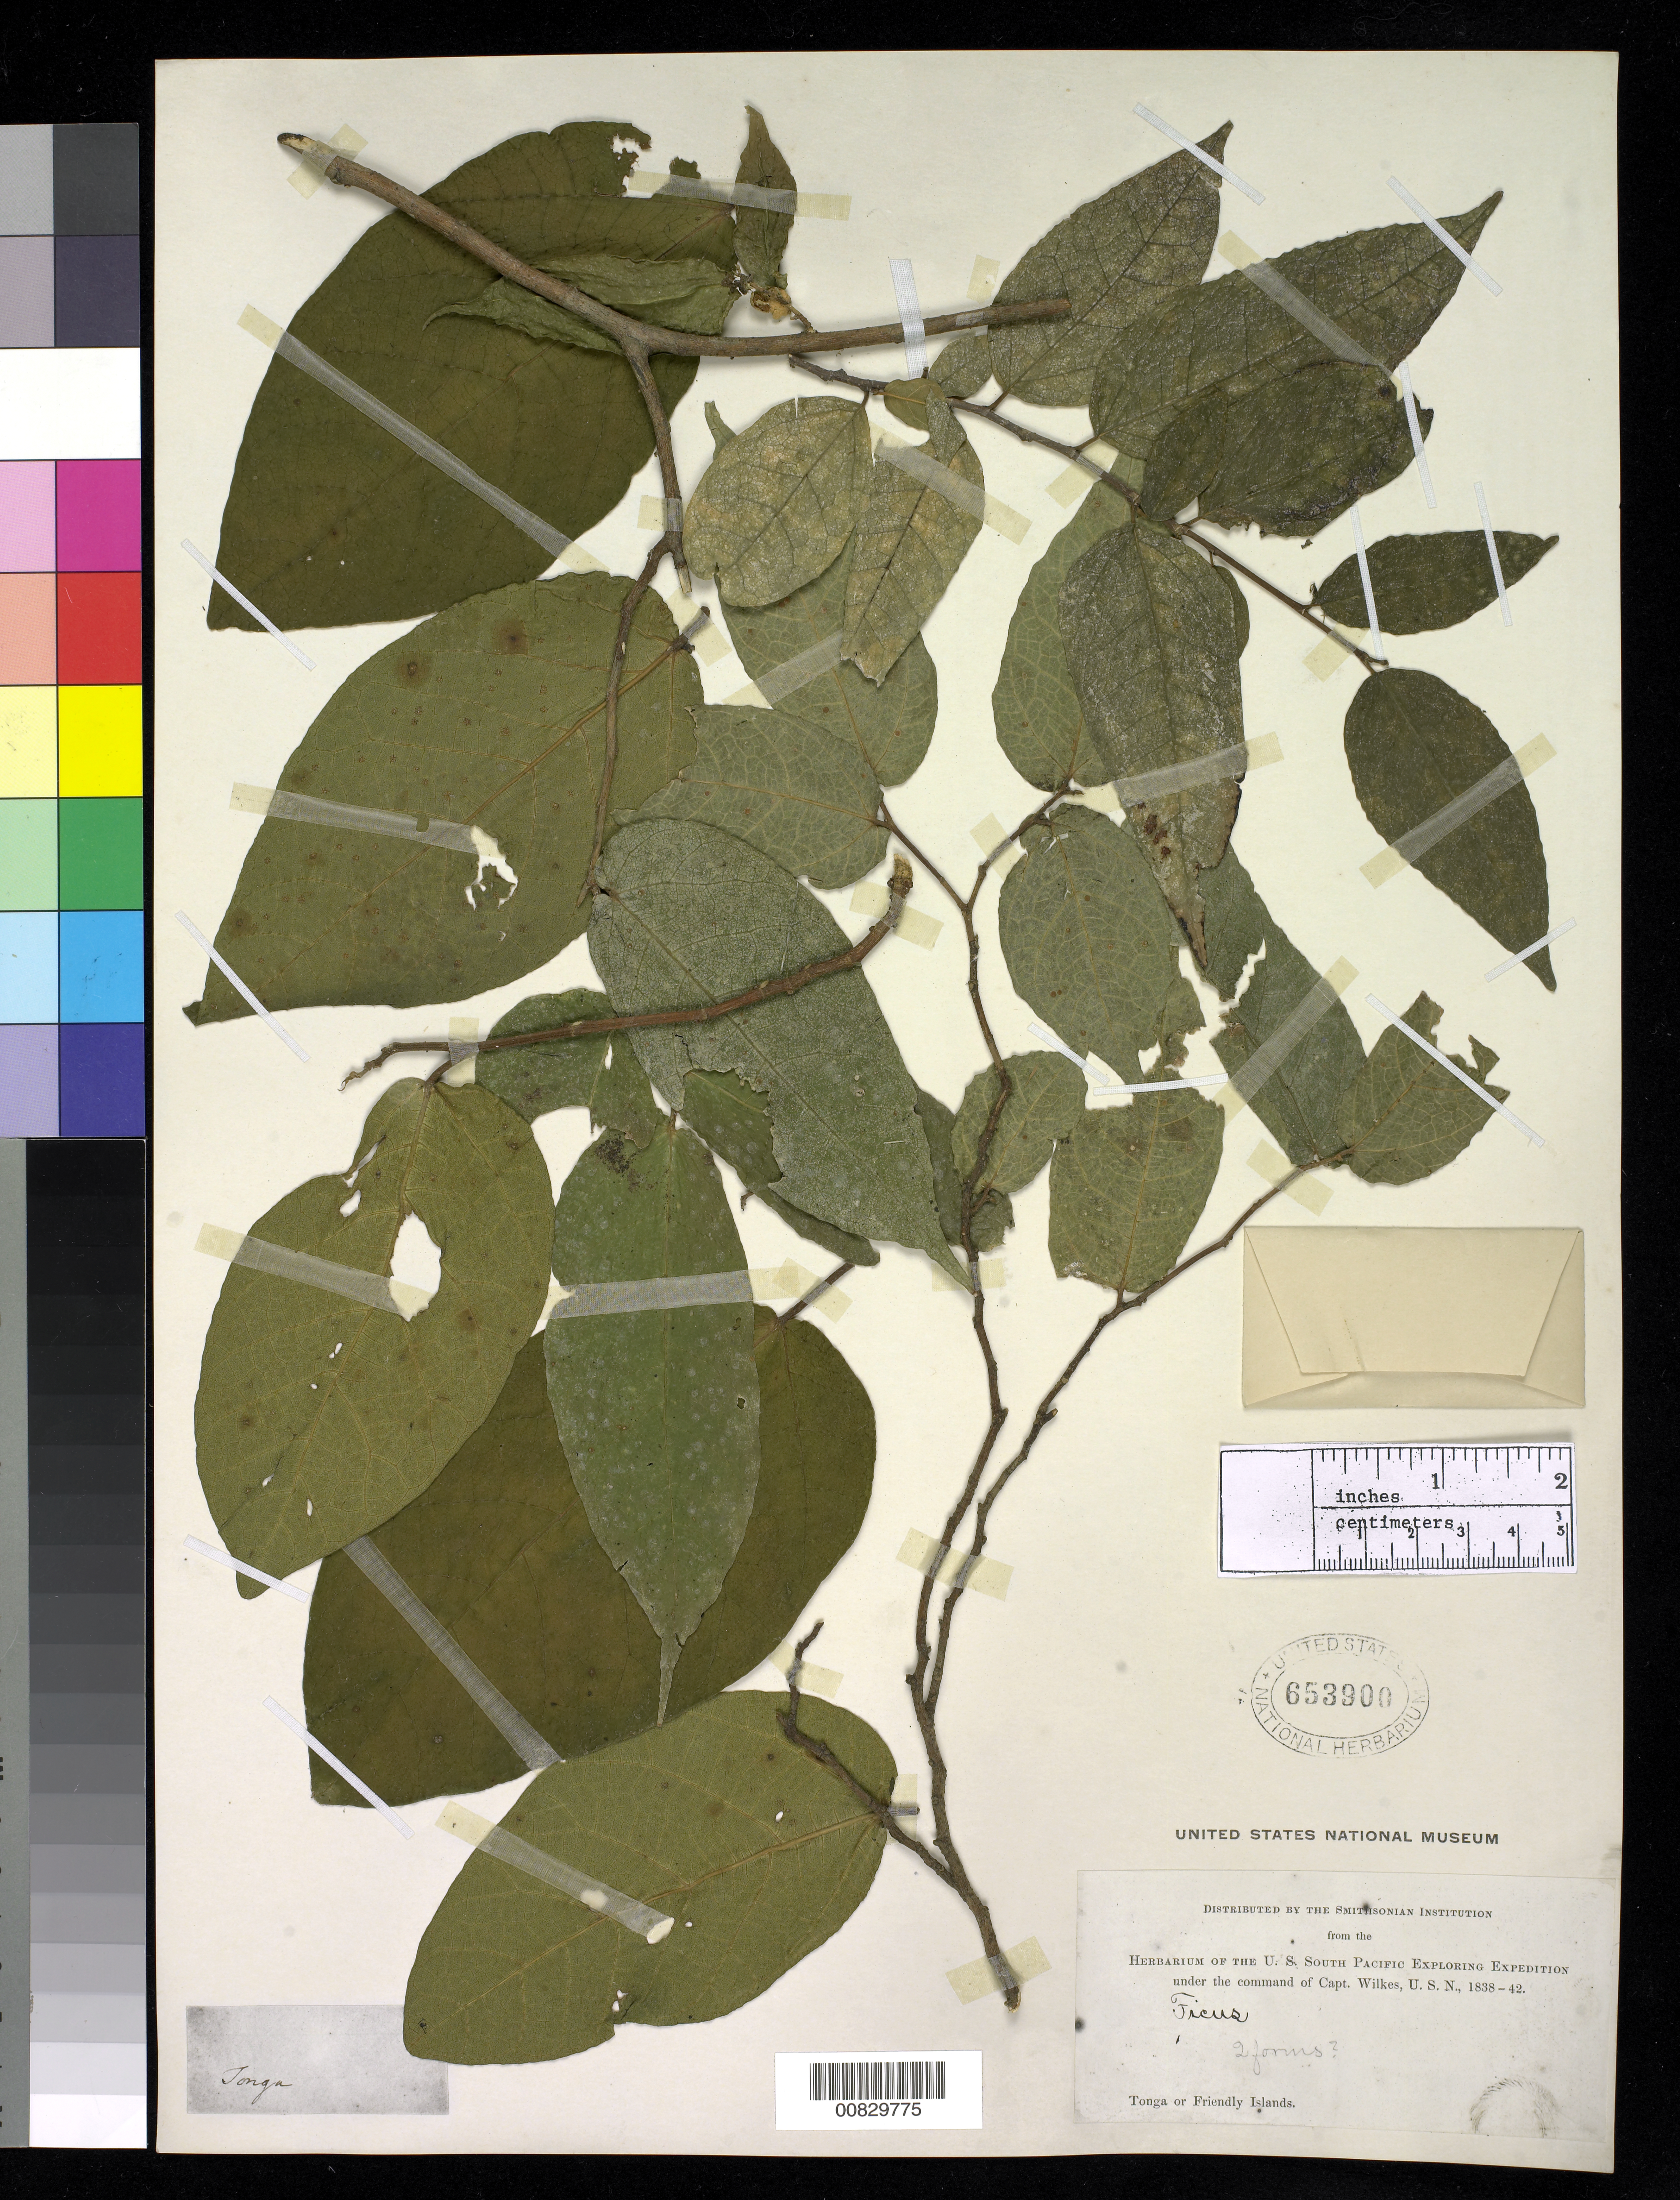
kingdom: Plantae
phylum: Tracheophyta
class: Magnoliopsida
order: Rosales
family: Moraceae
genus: Ficus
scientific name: Ficus scabra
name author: G. Forst.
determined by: Whistler, W. A.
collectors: Wilkes Explor. Exped.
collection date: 1838/1842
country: Tonga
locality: Tonga or Friendly Islands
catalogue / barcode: US 653900